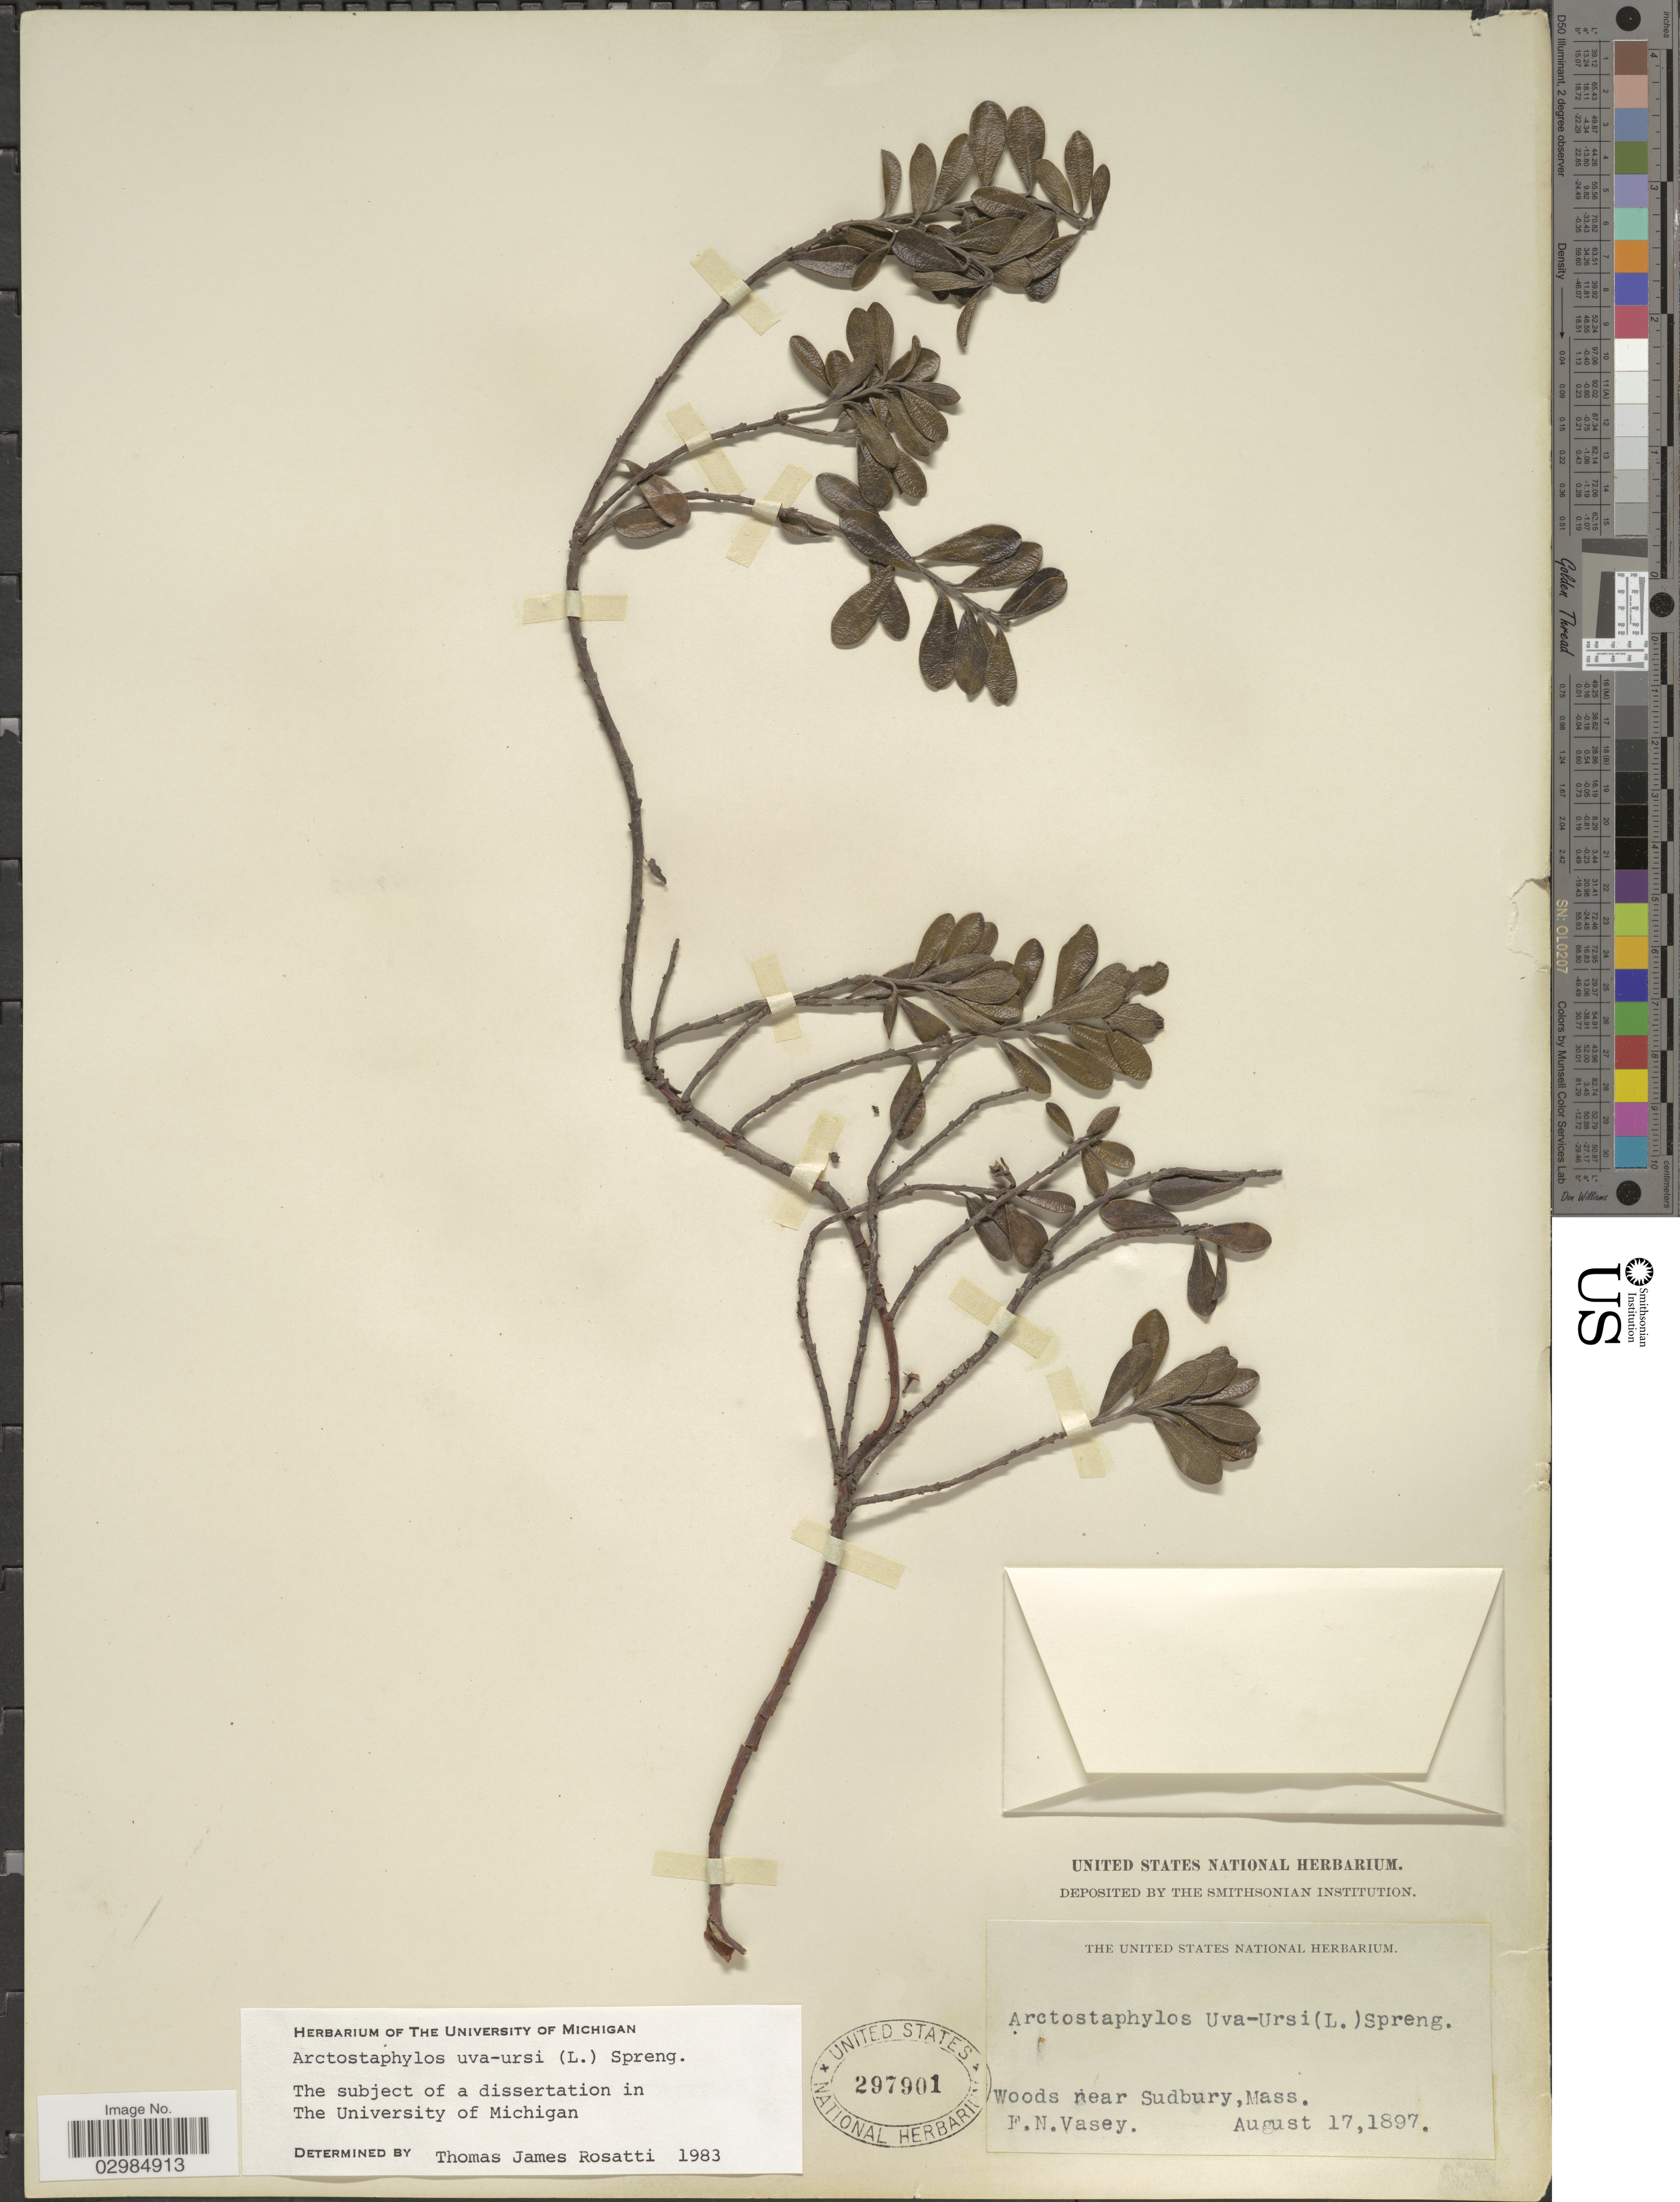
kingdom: Plantae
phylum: Tracheophyta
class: Magnoliopsida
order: Ericales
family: Ericaceae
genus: Arctostaphylos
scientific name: Arctostaphylos uva-ursi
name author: (L.) Spreng.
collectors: F. N. Vasey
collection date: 1897-08-17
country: United States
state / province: Massachusetts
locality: Woods near Sudbury.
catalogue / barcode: US 297901